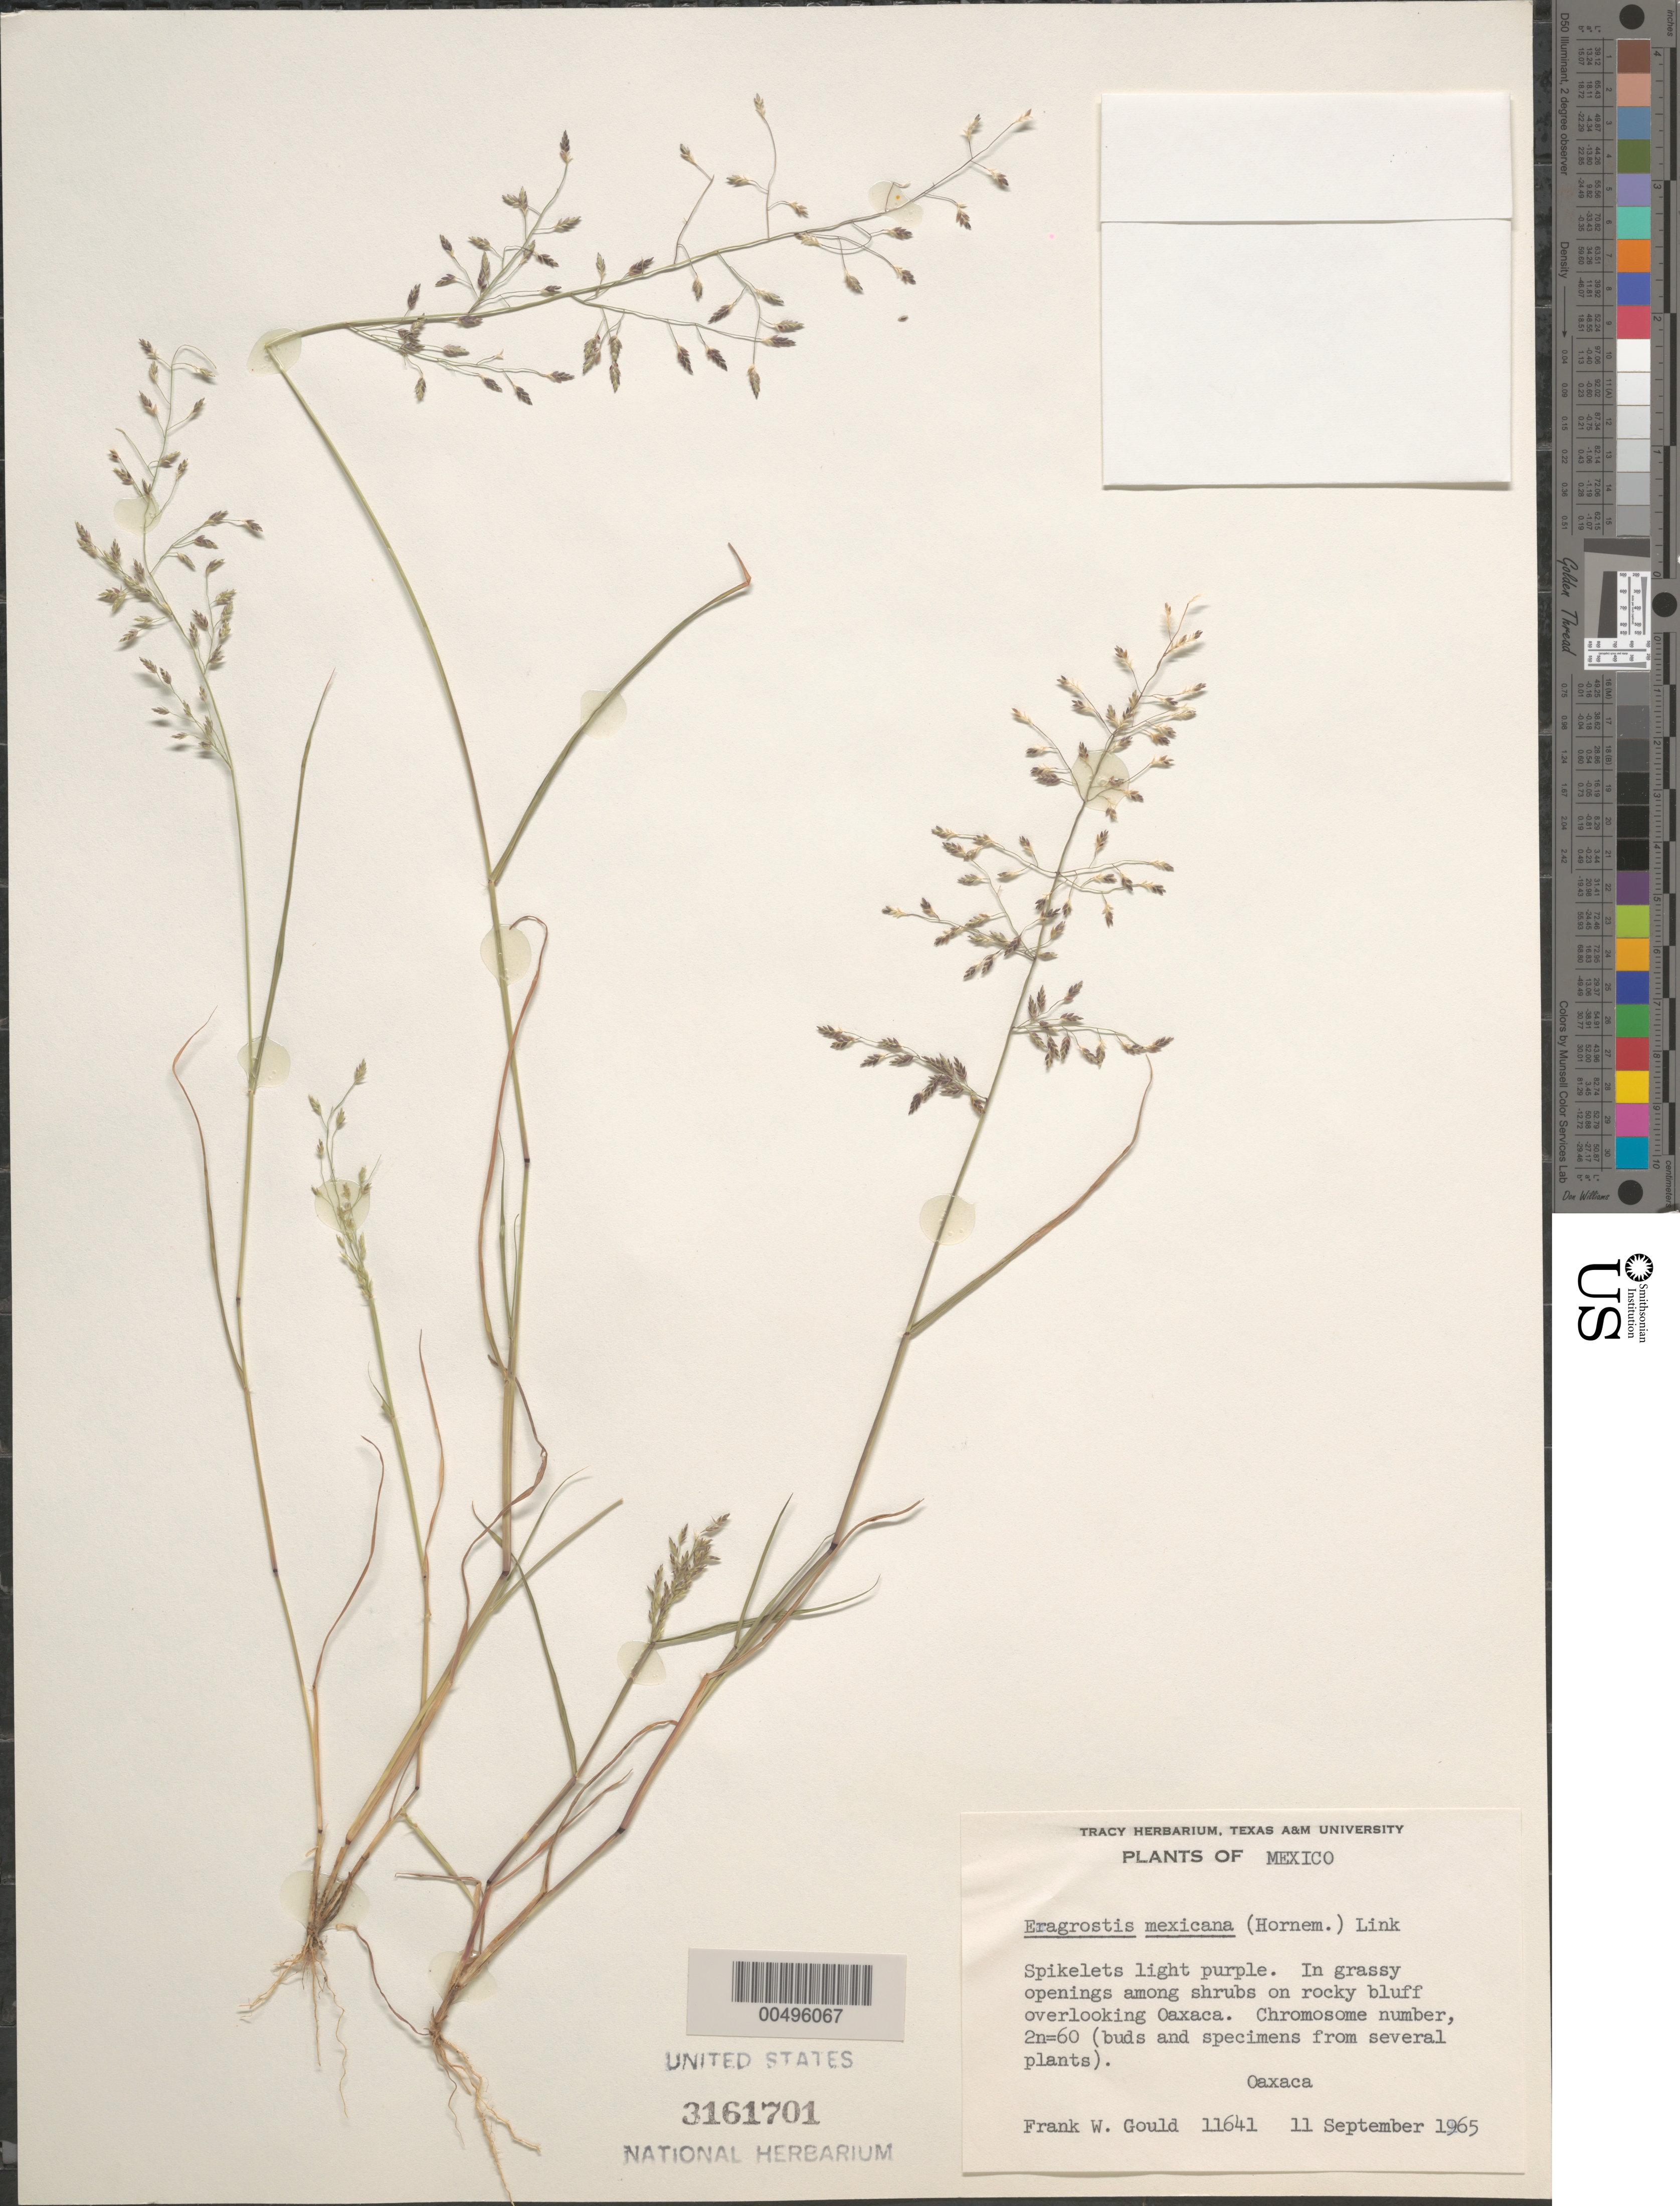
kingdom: Plantae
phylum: Tracheophyta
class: Liliopsida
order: Poales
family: Poaceae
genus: Eragrostis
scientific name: Eragrostis mexicana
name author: (Hornem.) Link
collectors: F. W. Gould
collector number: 11641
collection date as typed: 11 Sep 1965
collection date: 1965-09-11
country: Mexico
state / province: Oaxaca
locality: Overlooking Oaxaca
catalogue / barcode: US 3161701